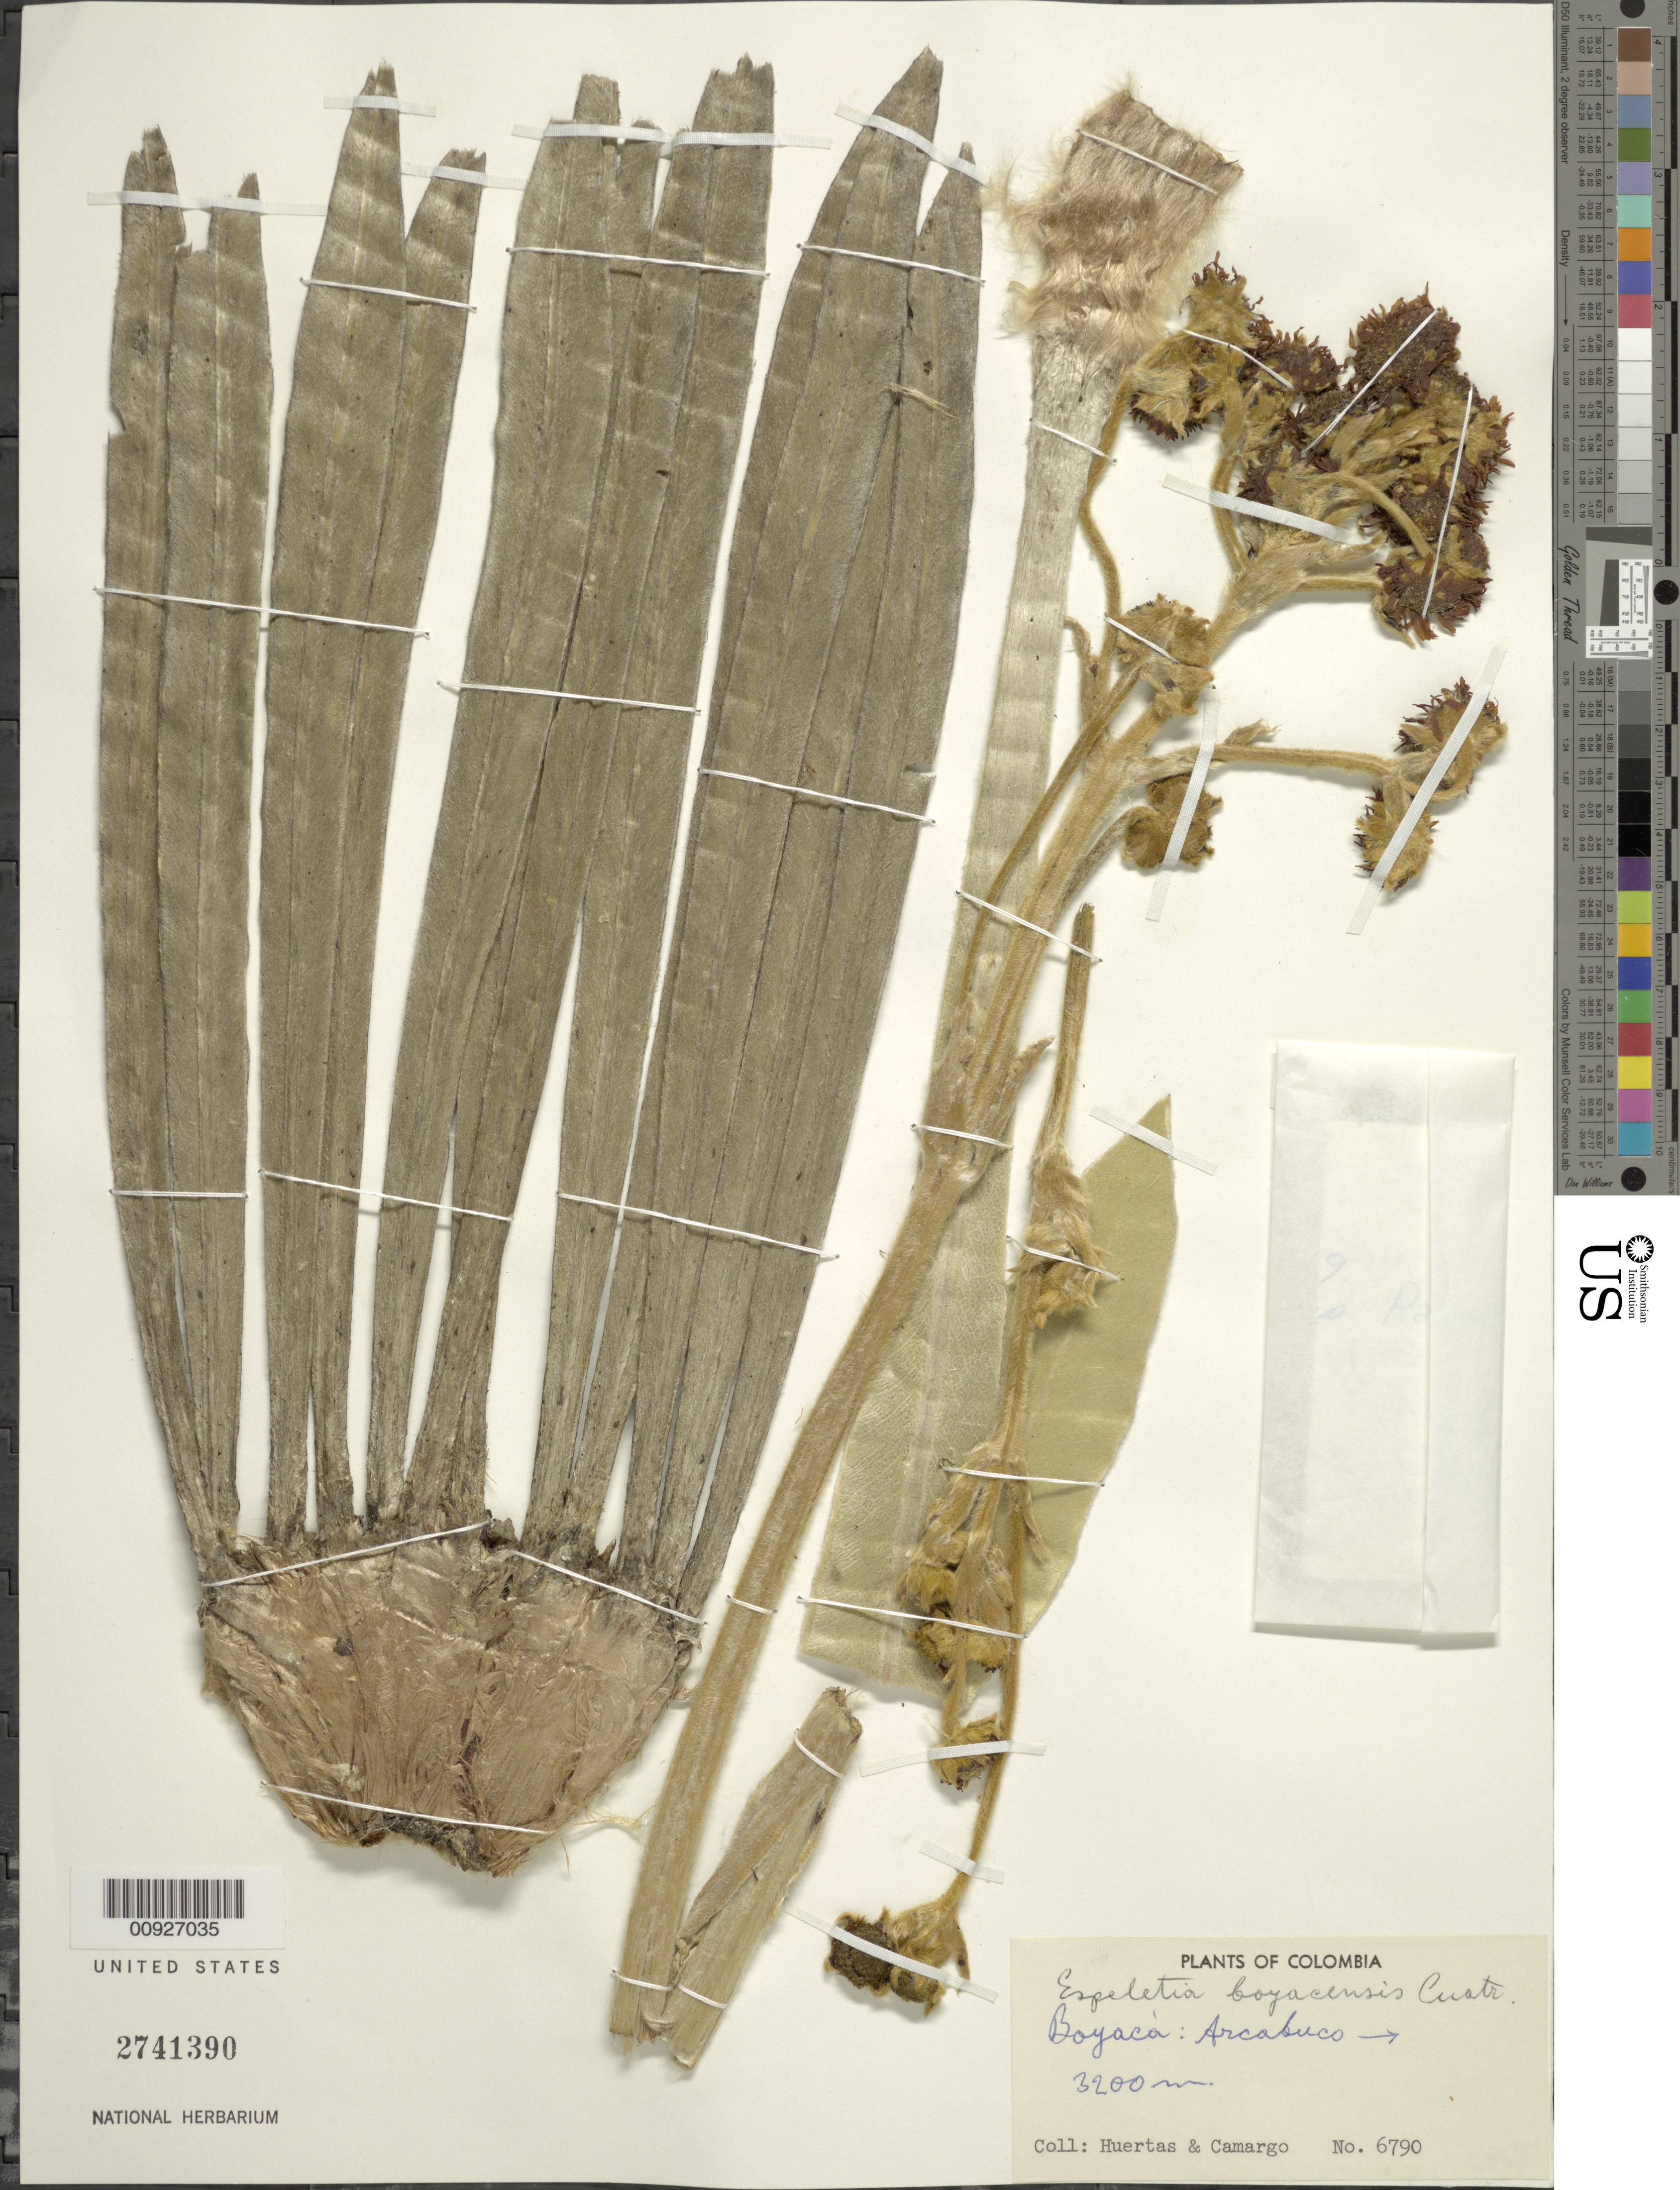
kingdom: Plantae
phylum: Tracheophyta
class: Magnoliopsida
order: Asterales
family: Asteraceae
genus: Espeletia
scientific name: Espeletia boyacensis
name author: Cuatrec.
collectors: G. Huertas & L. A. Camargo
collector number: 6790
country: Colombia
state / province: Boyacá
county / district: M. de Arcabuco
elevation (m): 3200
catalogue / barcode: US 2741390